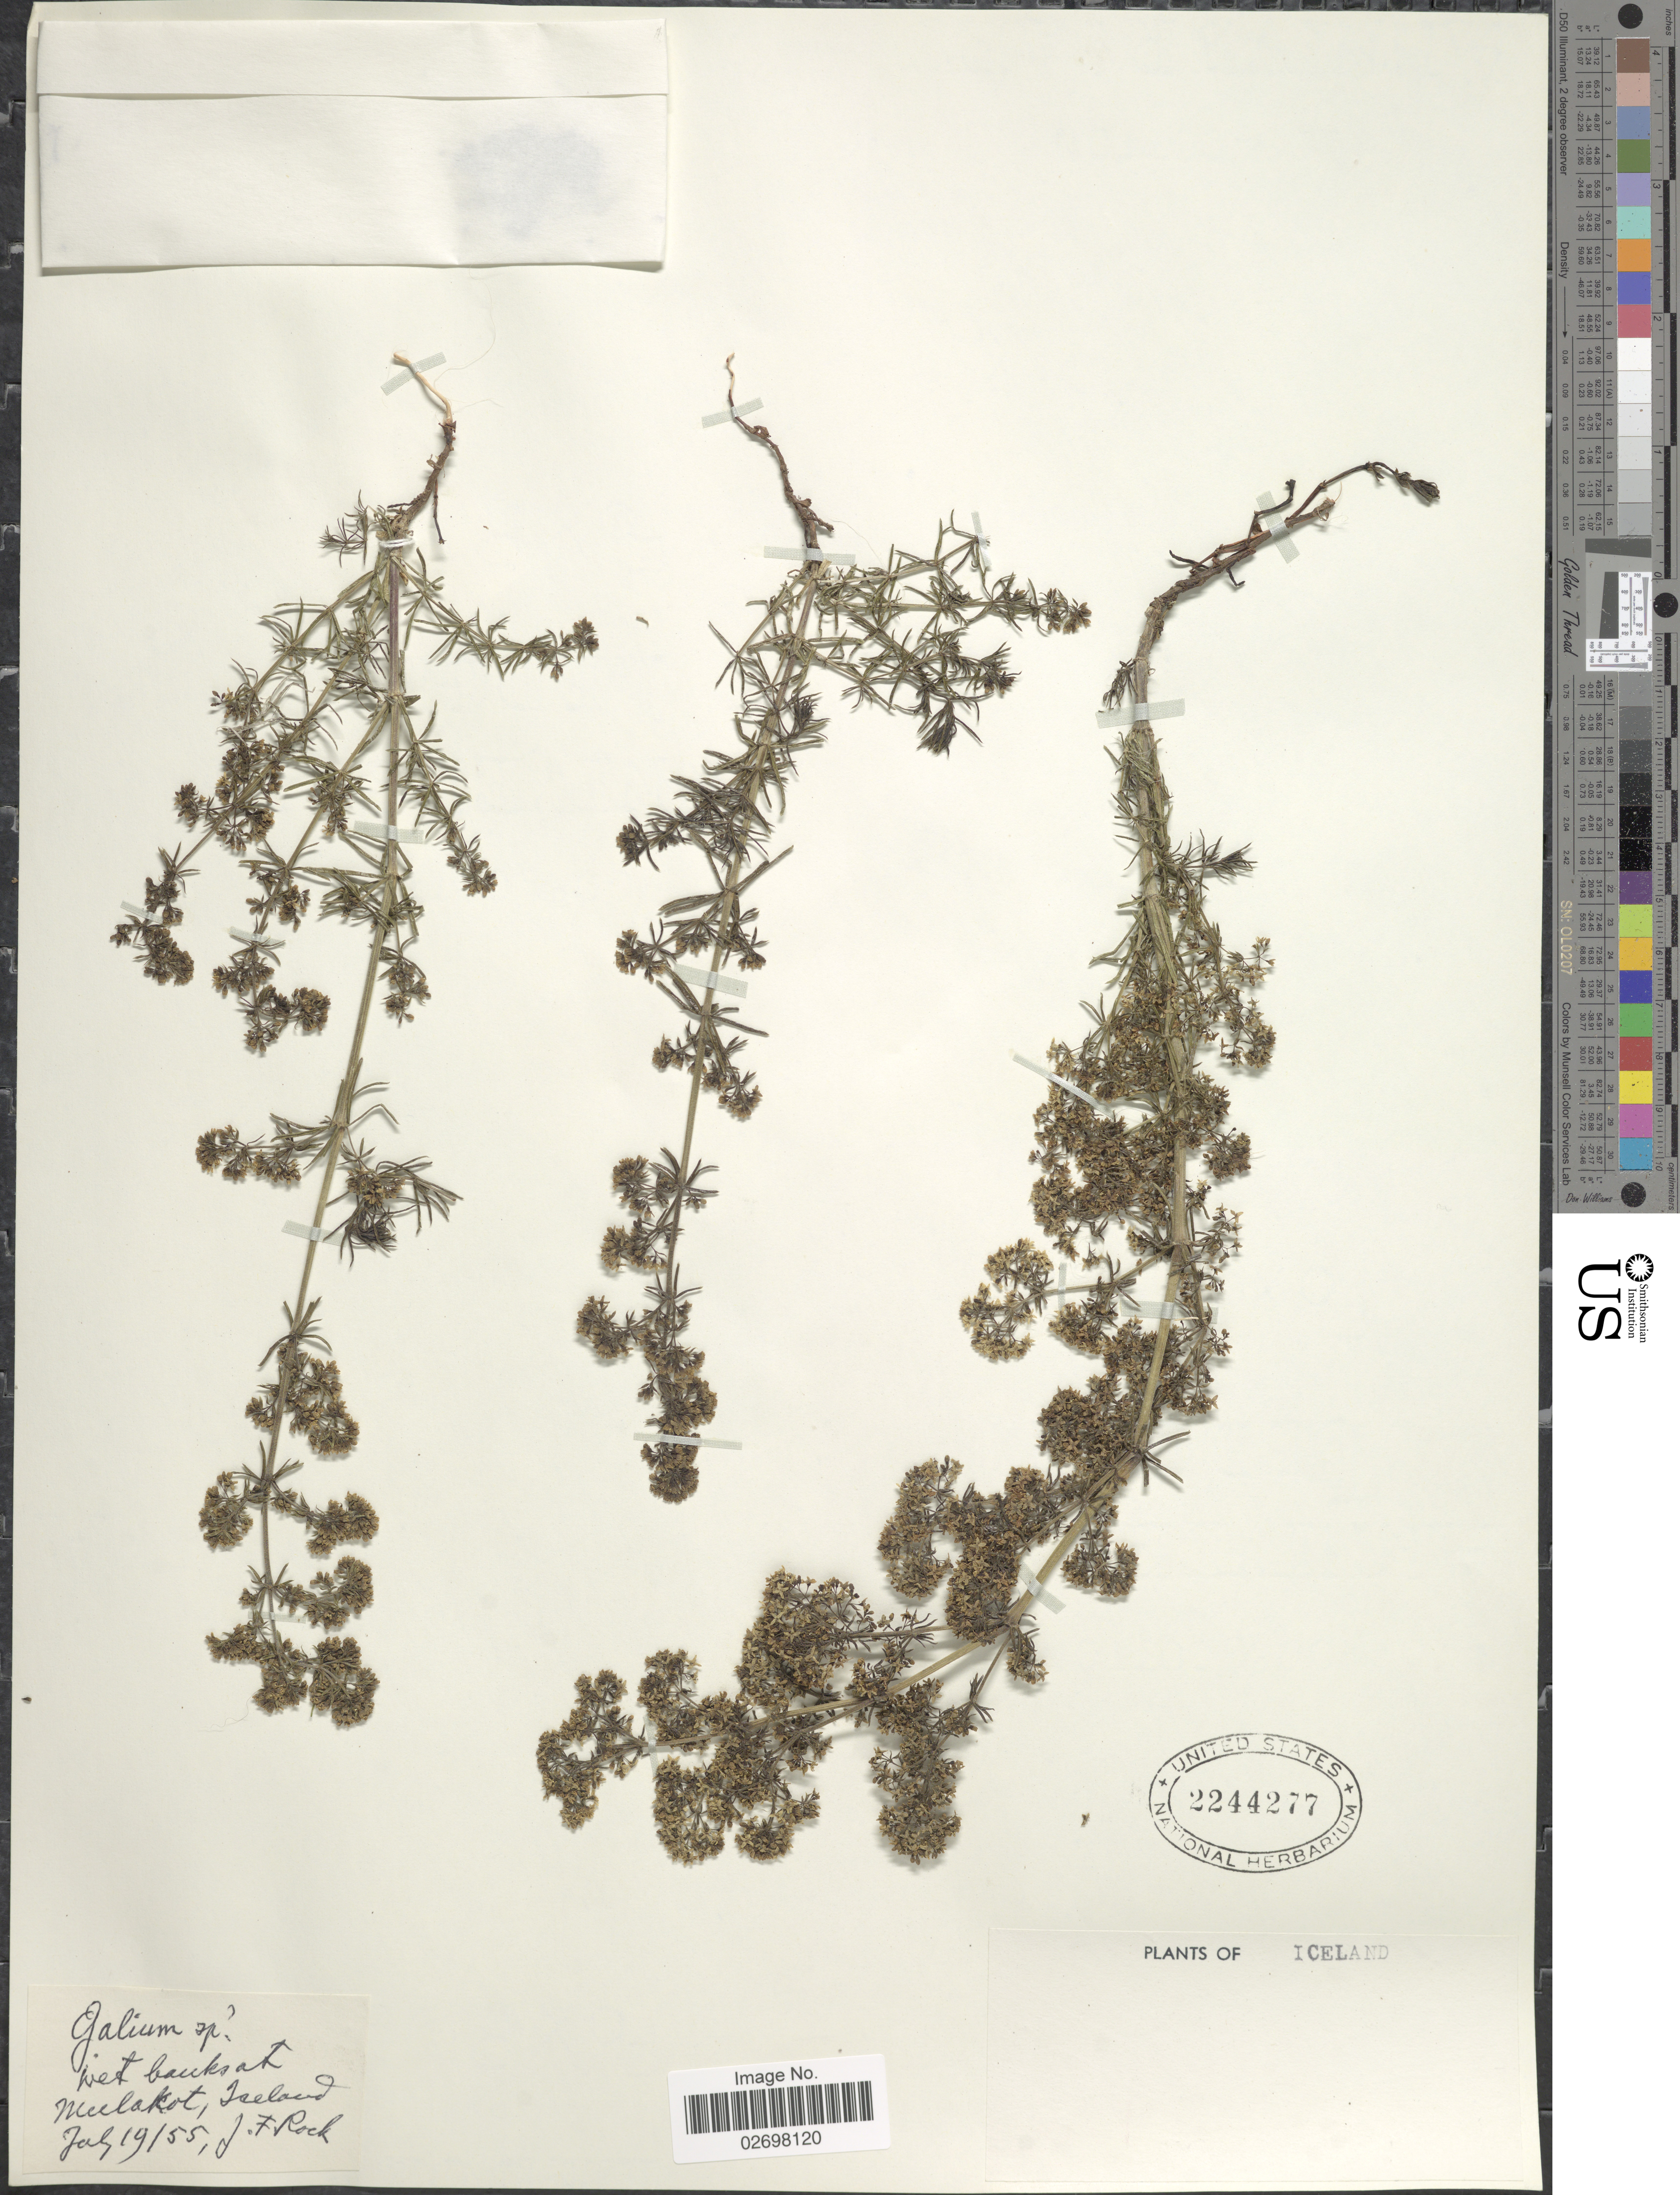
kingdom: Plantae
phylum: Tracheophyta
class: Magnoliopsida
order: Gentianales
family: Rubiaceae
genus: Galium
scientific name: Galium sp.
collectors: J. F. Rock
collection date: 1955-07-19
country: Iceland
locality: Wet banks ar Mulakot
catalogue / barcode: US 2244277